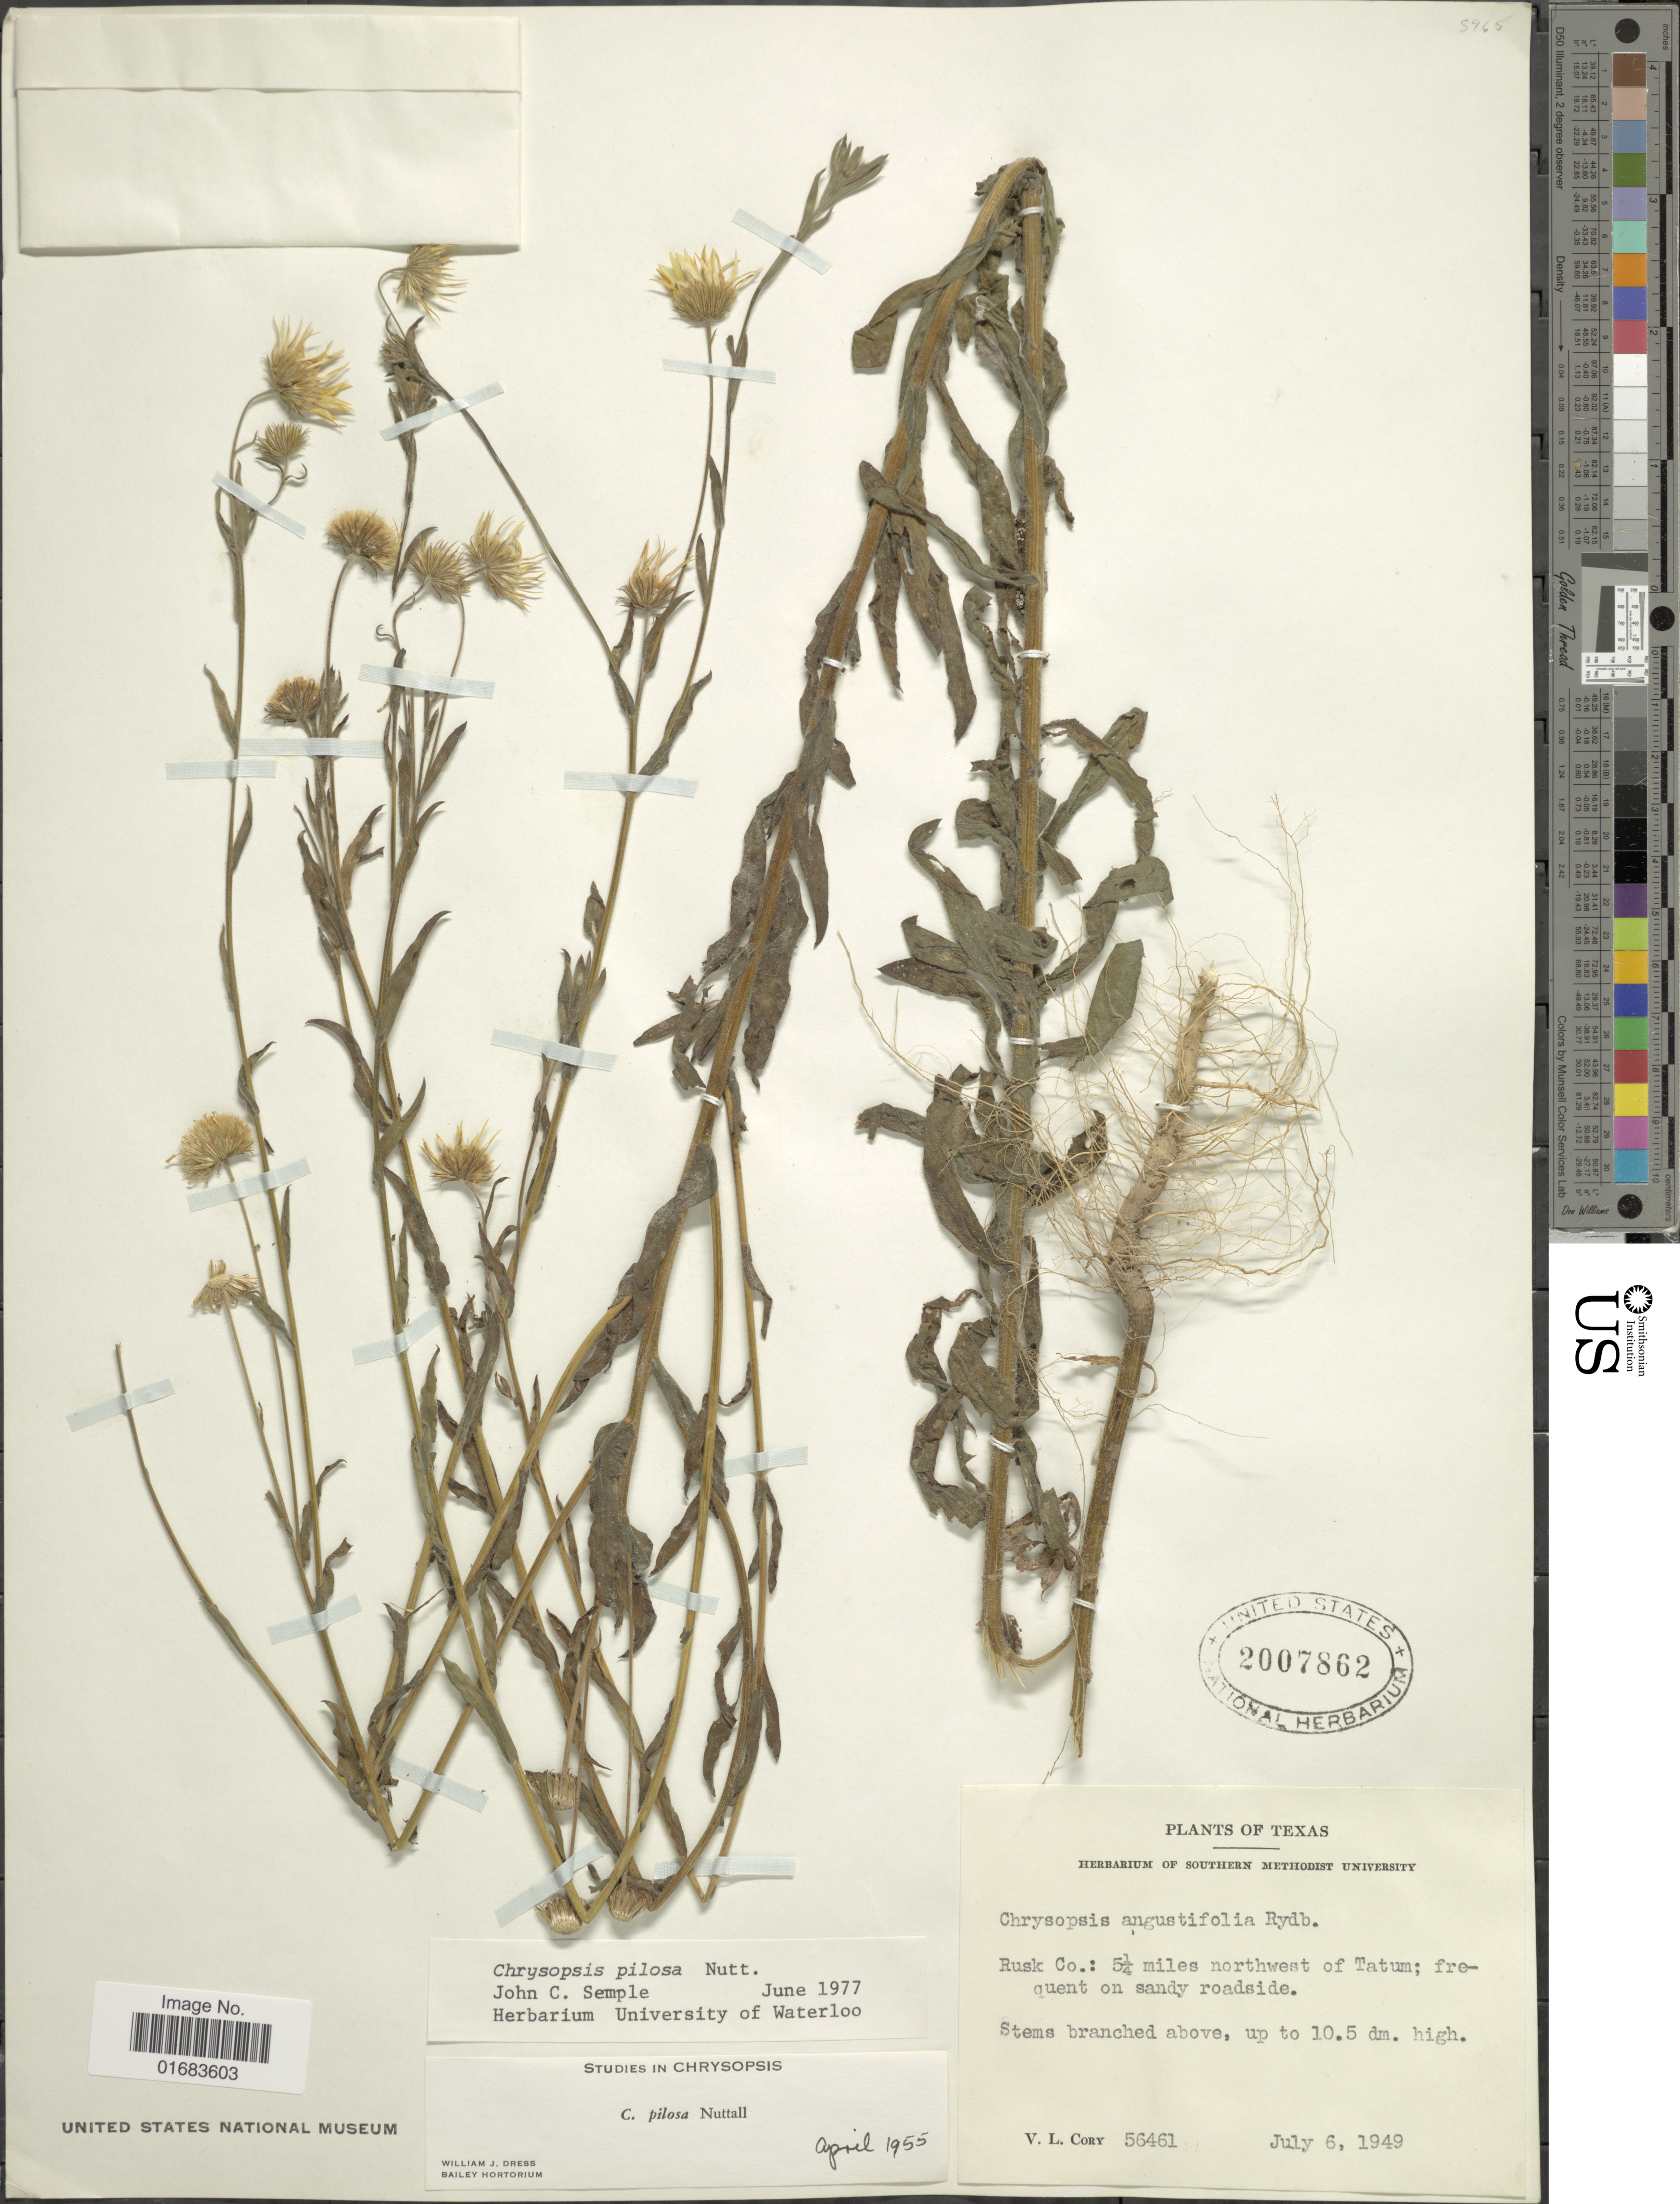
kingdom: Plantae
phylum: Tracheophyta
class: Magnoliopsida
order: Asterales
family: Asteraceae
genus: Chrysopsis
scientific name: Chrysopsis pilosa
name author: Nutt.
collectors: V. Cory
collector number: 56461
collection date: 1949-07-06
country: United States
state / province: Texas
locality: Rusk Co: 5¼ miles northwest of Tatum.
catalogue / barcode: US 2007862